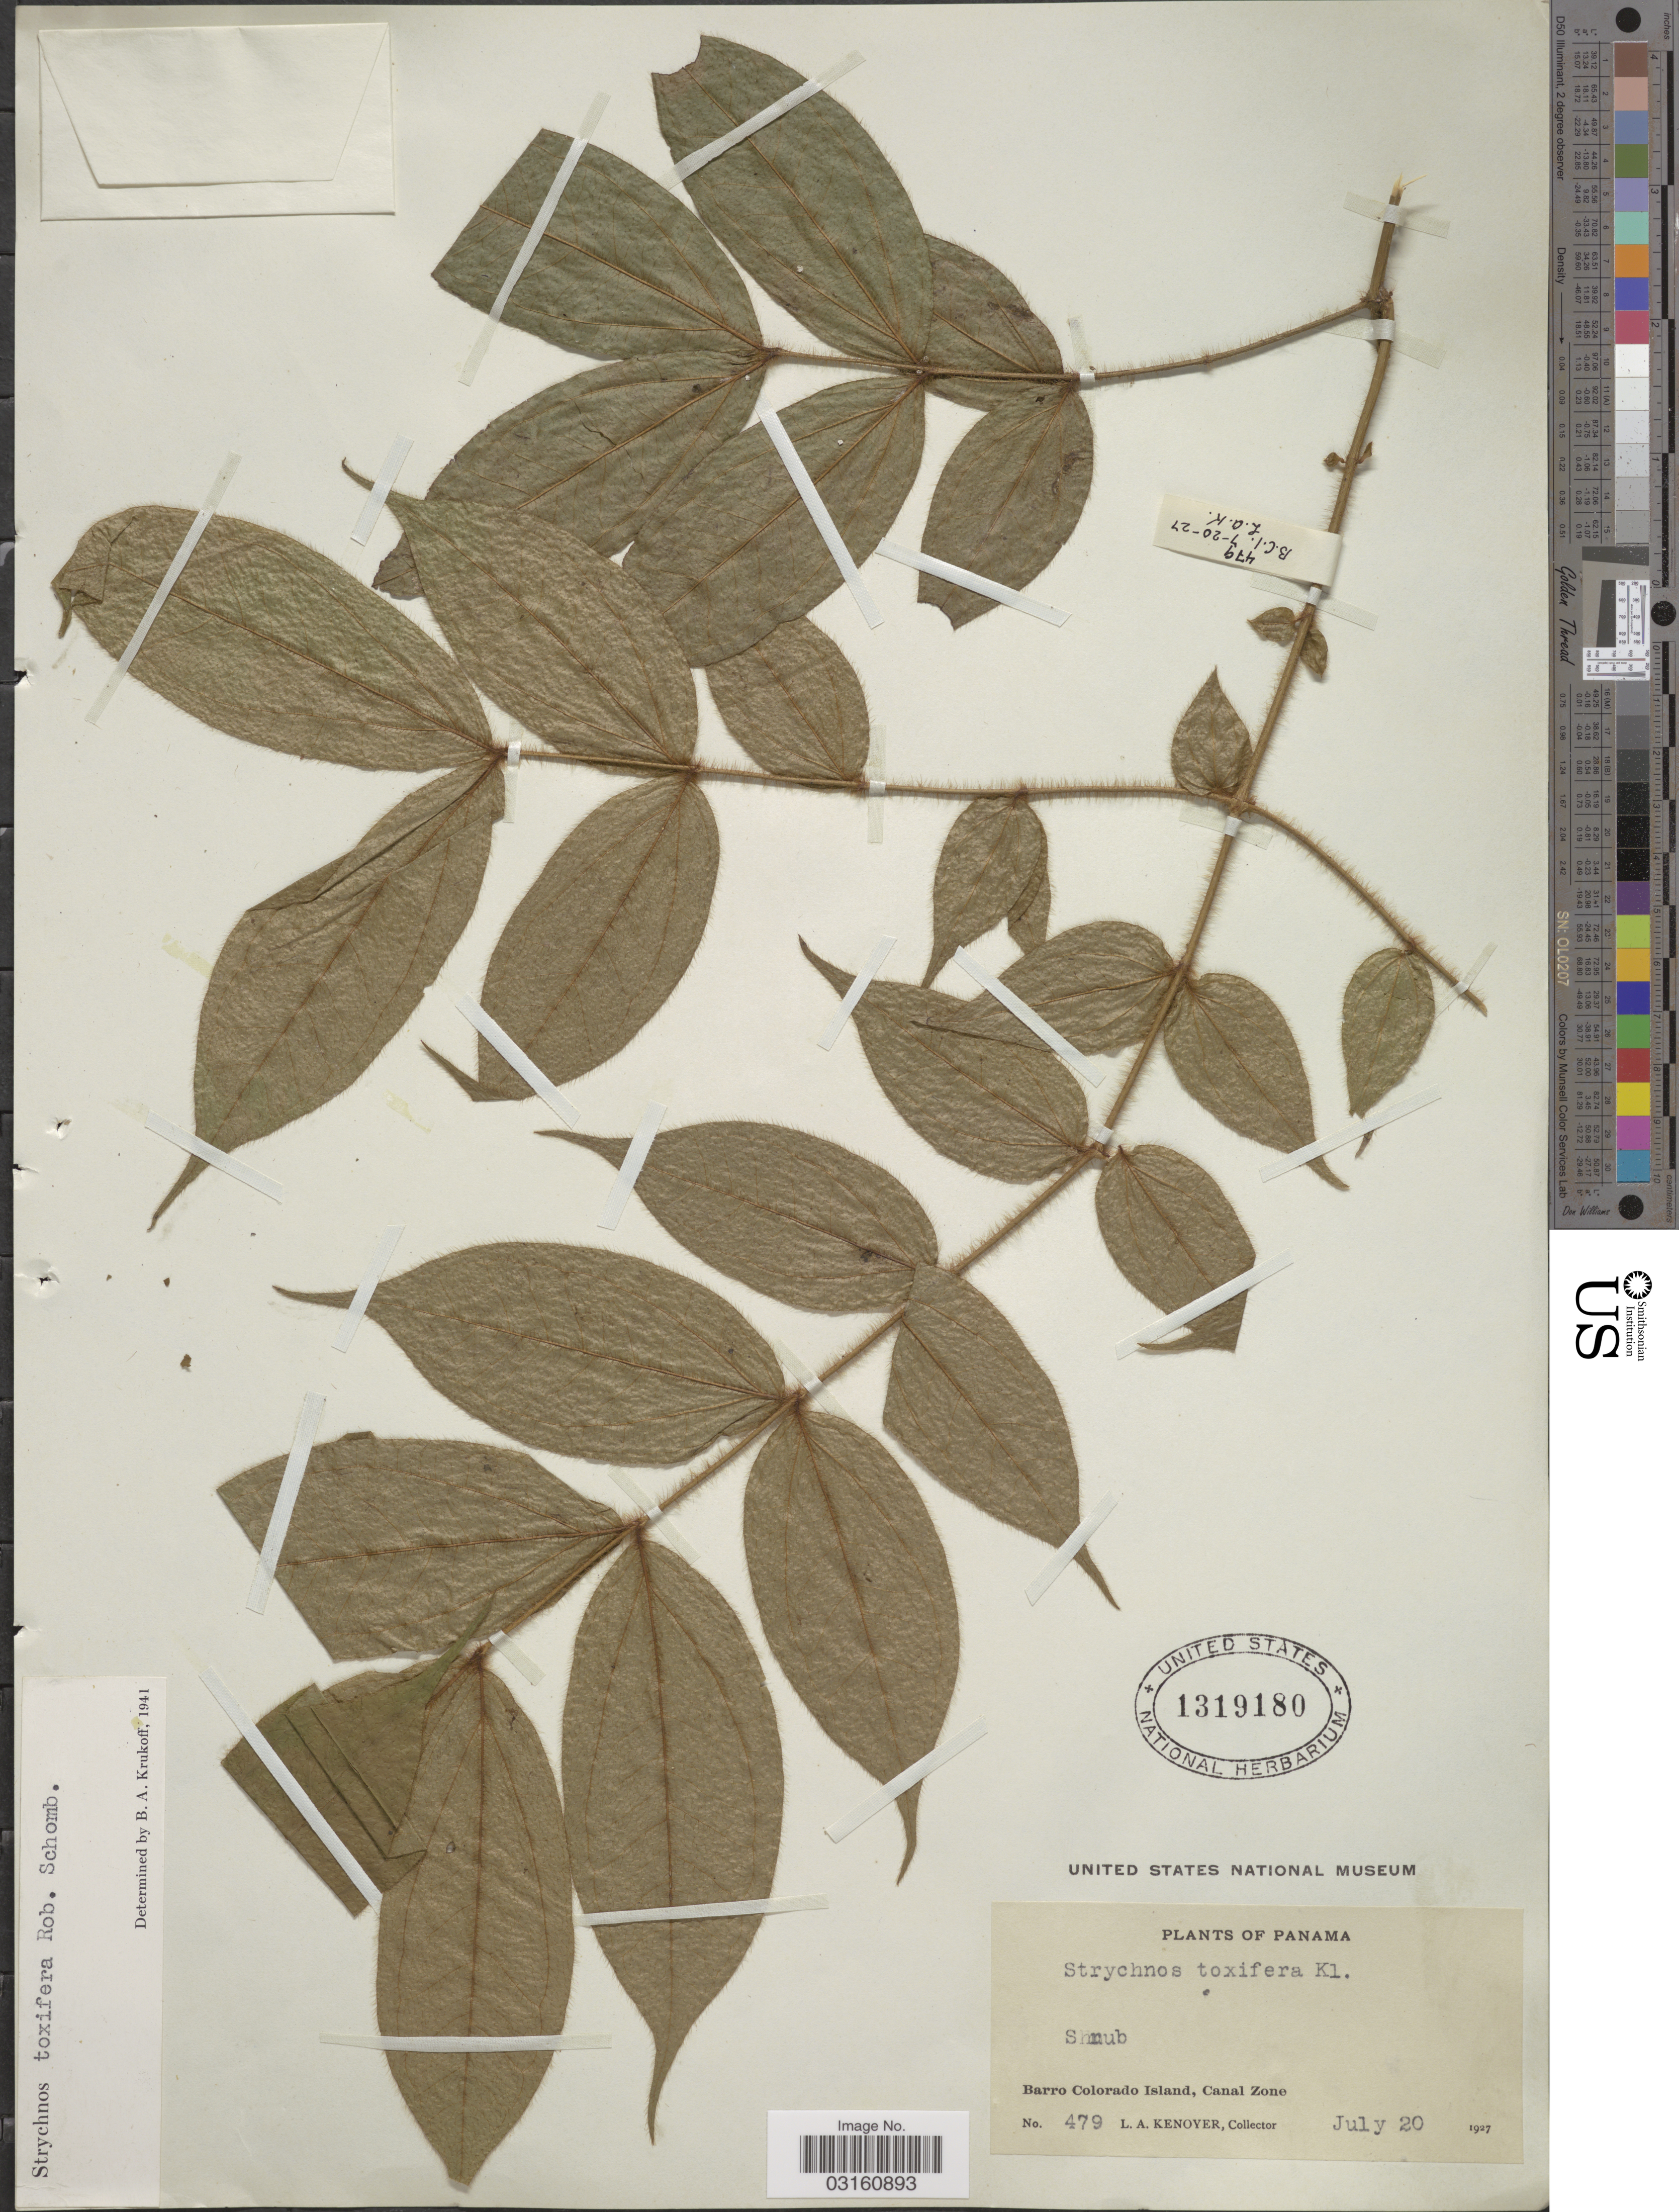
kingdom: Plantae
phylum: Tracheophyta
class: Magnoliopsida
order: Gentianales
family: Loganiaceae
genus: Strychnos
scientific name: Strychnos toxifera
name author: R.H. Schomb. ex Benth.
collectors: L. A. Kenoyer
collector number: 479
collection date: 1927-07-20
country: Panama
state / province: Panamá Oeste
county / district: Canal Zone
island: Barro Colorado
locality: Barro Colorado Island, Canal Zone.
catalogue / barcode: US 1319180